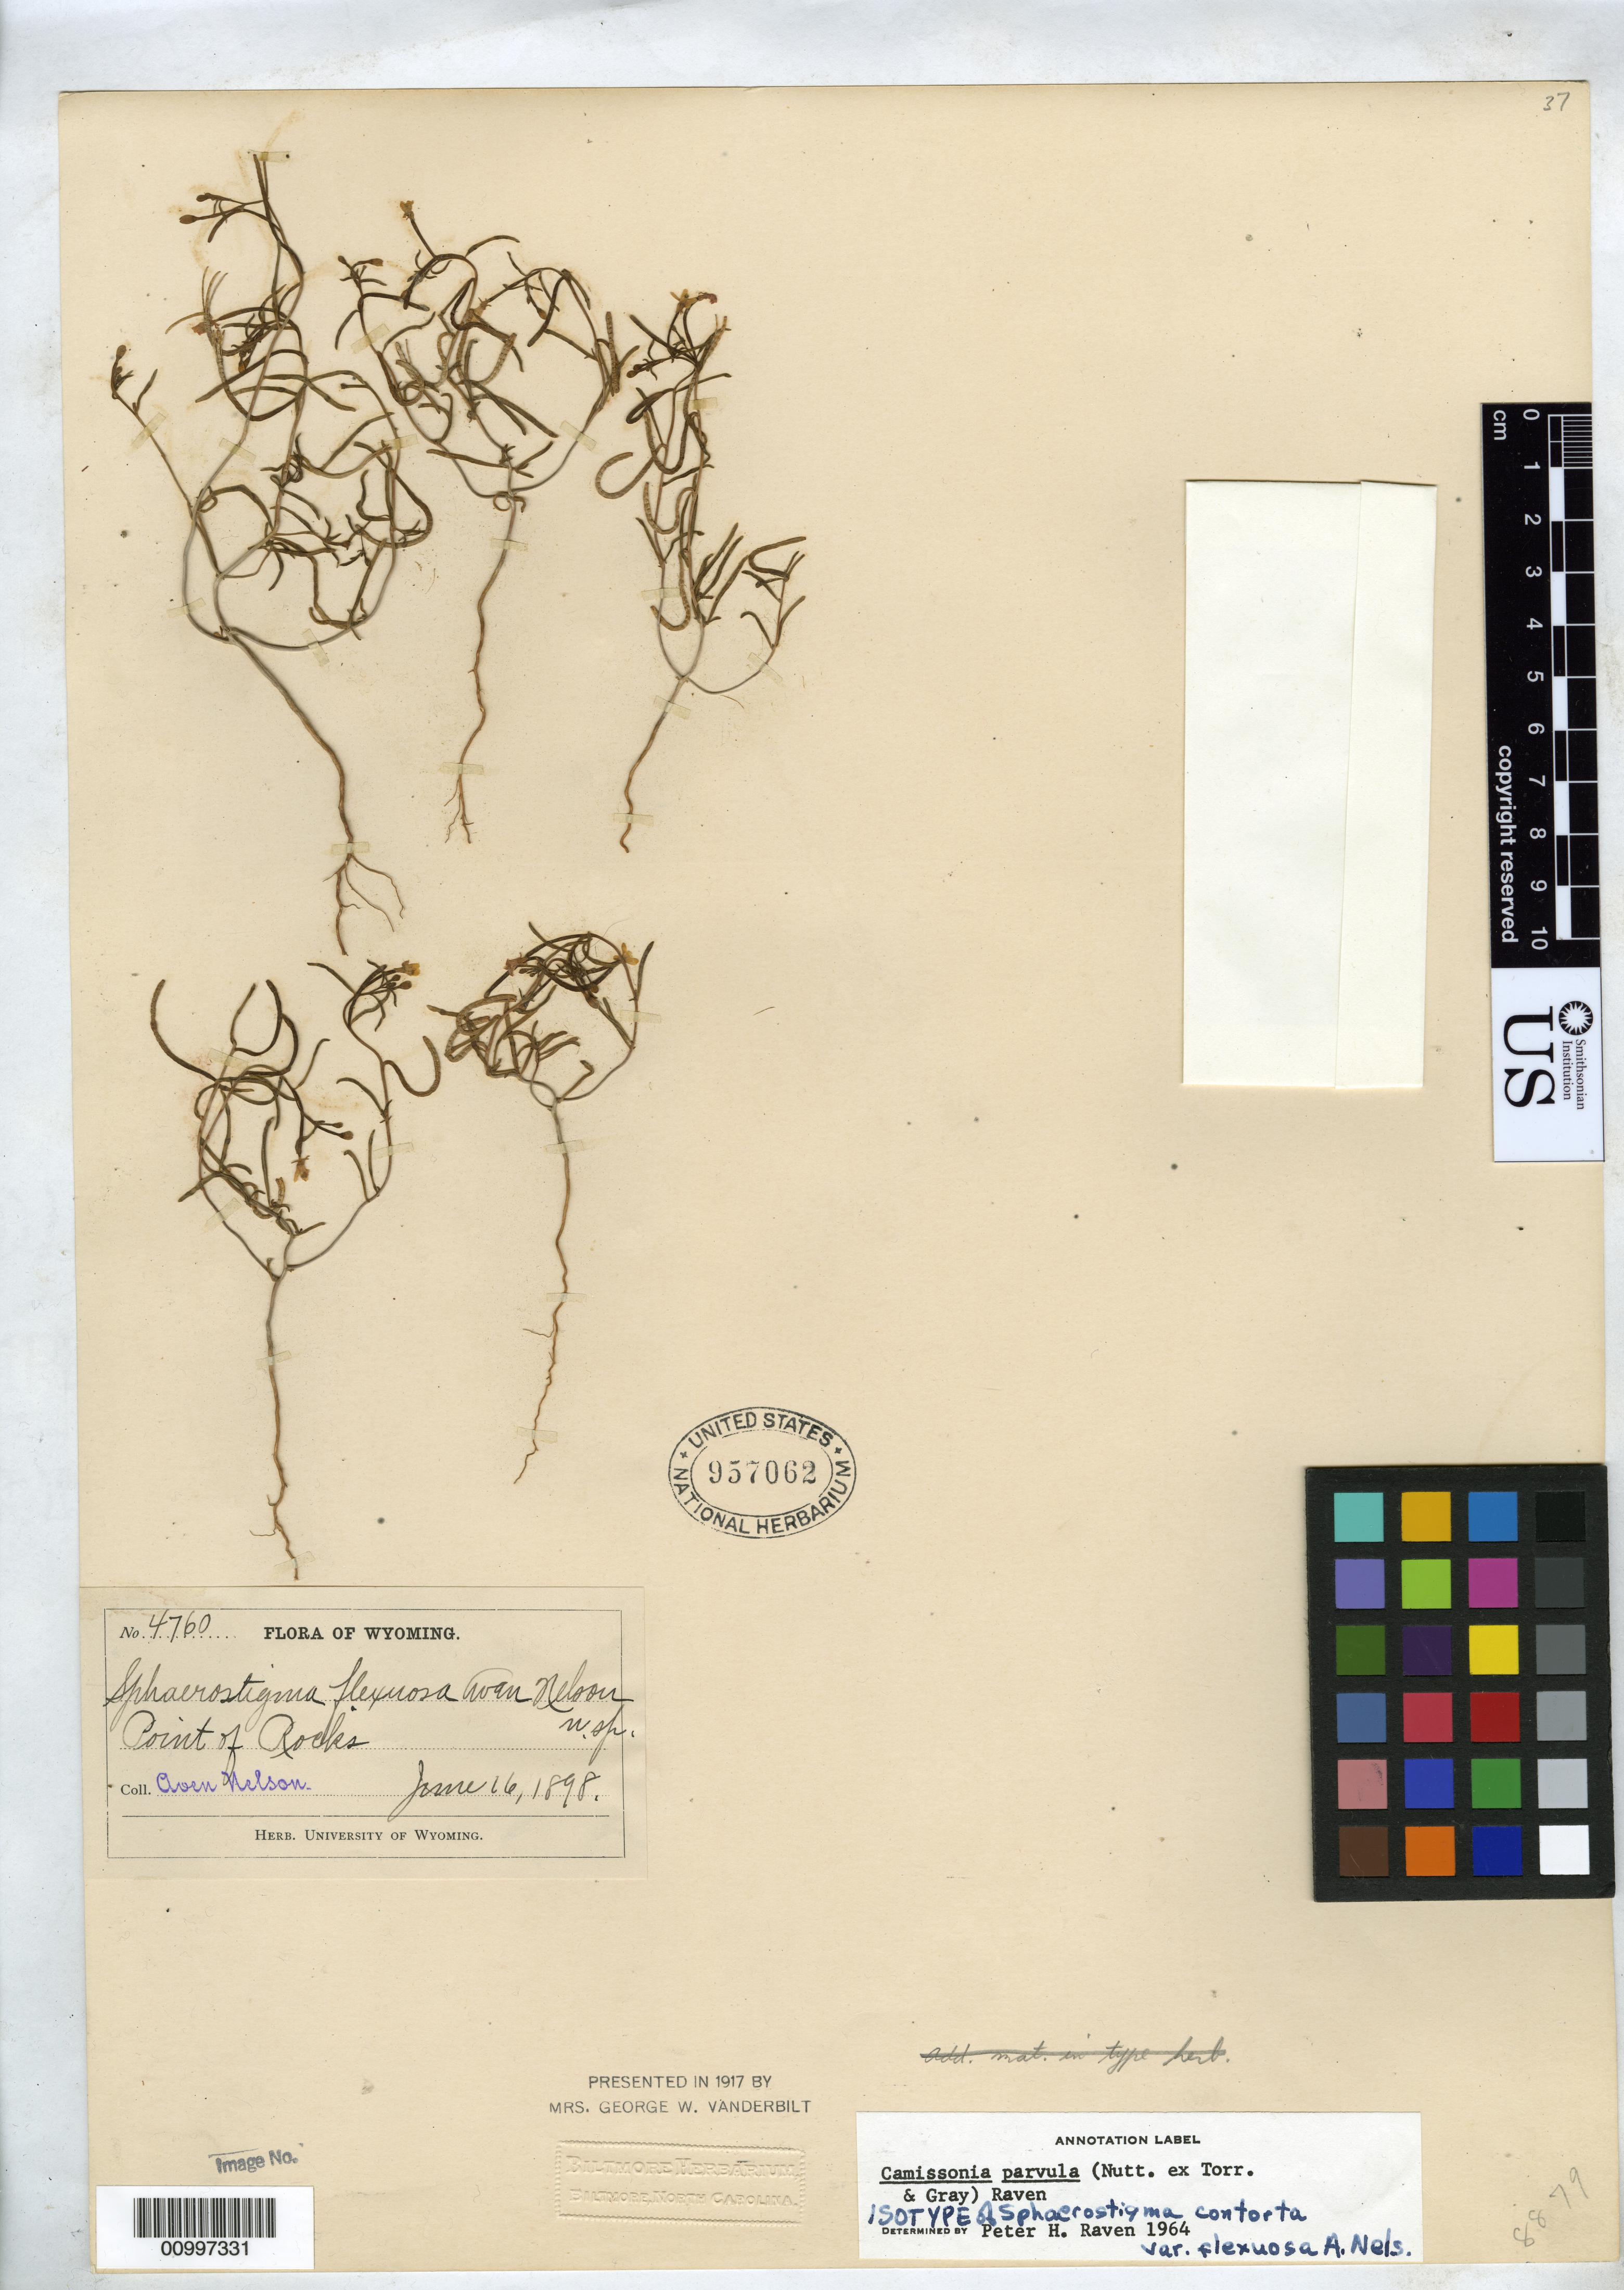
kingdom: Plantae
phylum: Tracheophyta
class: Magnoliopsida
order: Myrtales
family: Onagraceae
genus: Sphaerostigma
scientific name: Sphaerostigma contortum var. flexuosum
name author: A. Nelson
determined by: Raven, P. H., (MO), Missouri Botanical Garden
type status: Isotype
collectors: A. Nelson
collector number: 4760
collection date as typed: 16 Jun 1898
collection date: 1898-06-16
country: United States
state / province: Wyoming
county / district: Sweetwater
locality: Point of rocks.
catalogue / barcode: US 957062